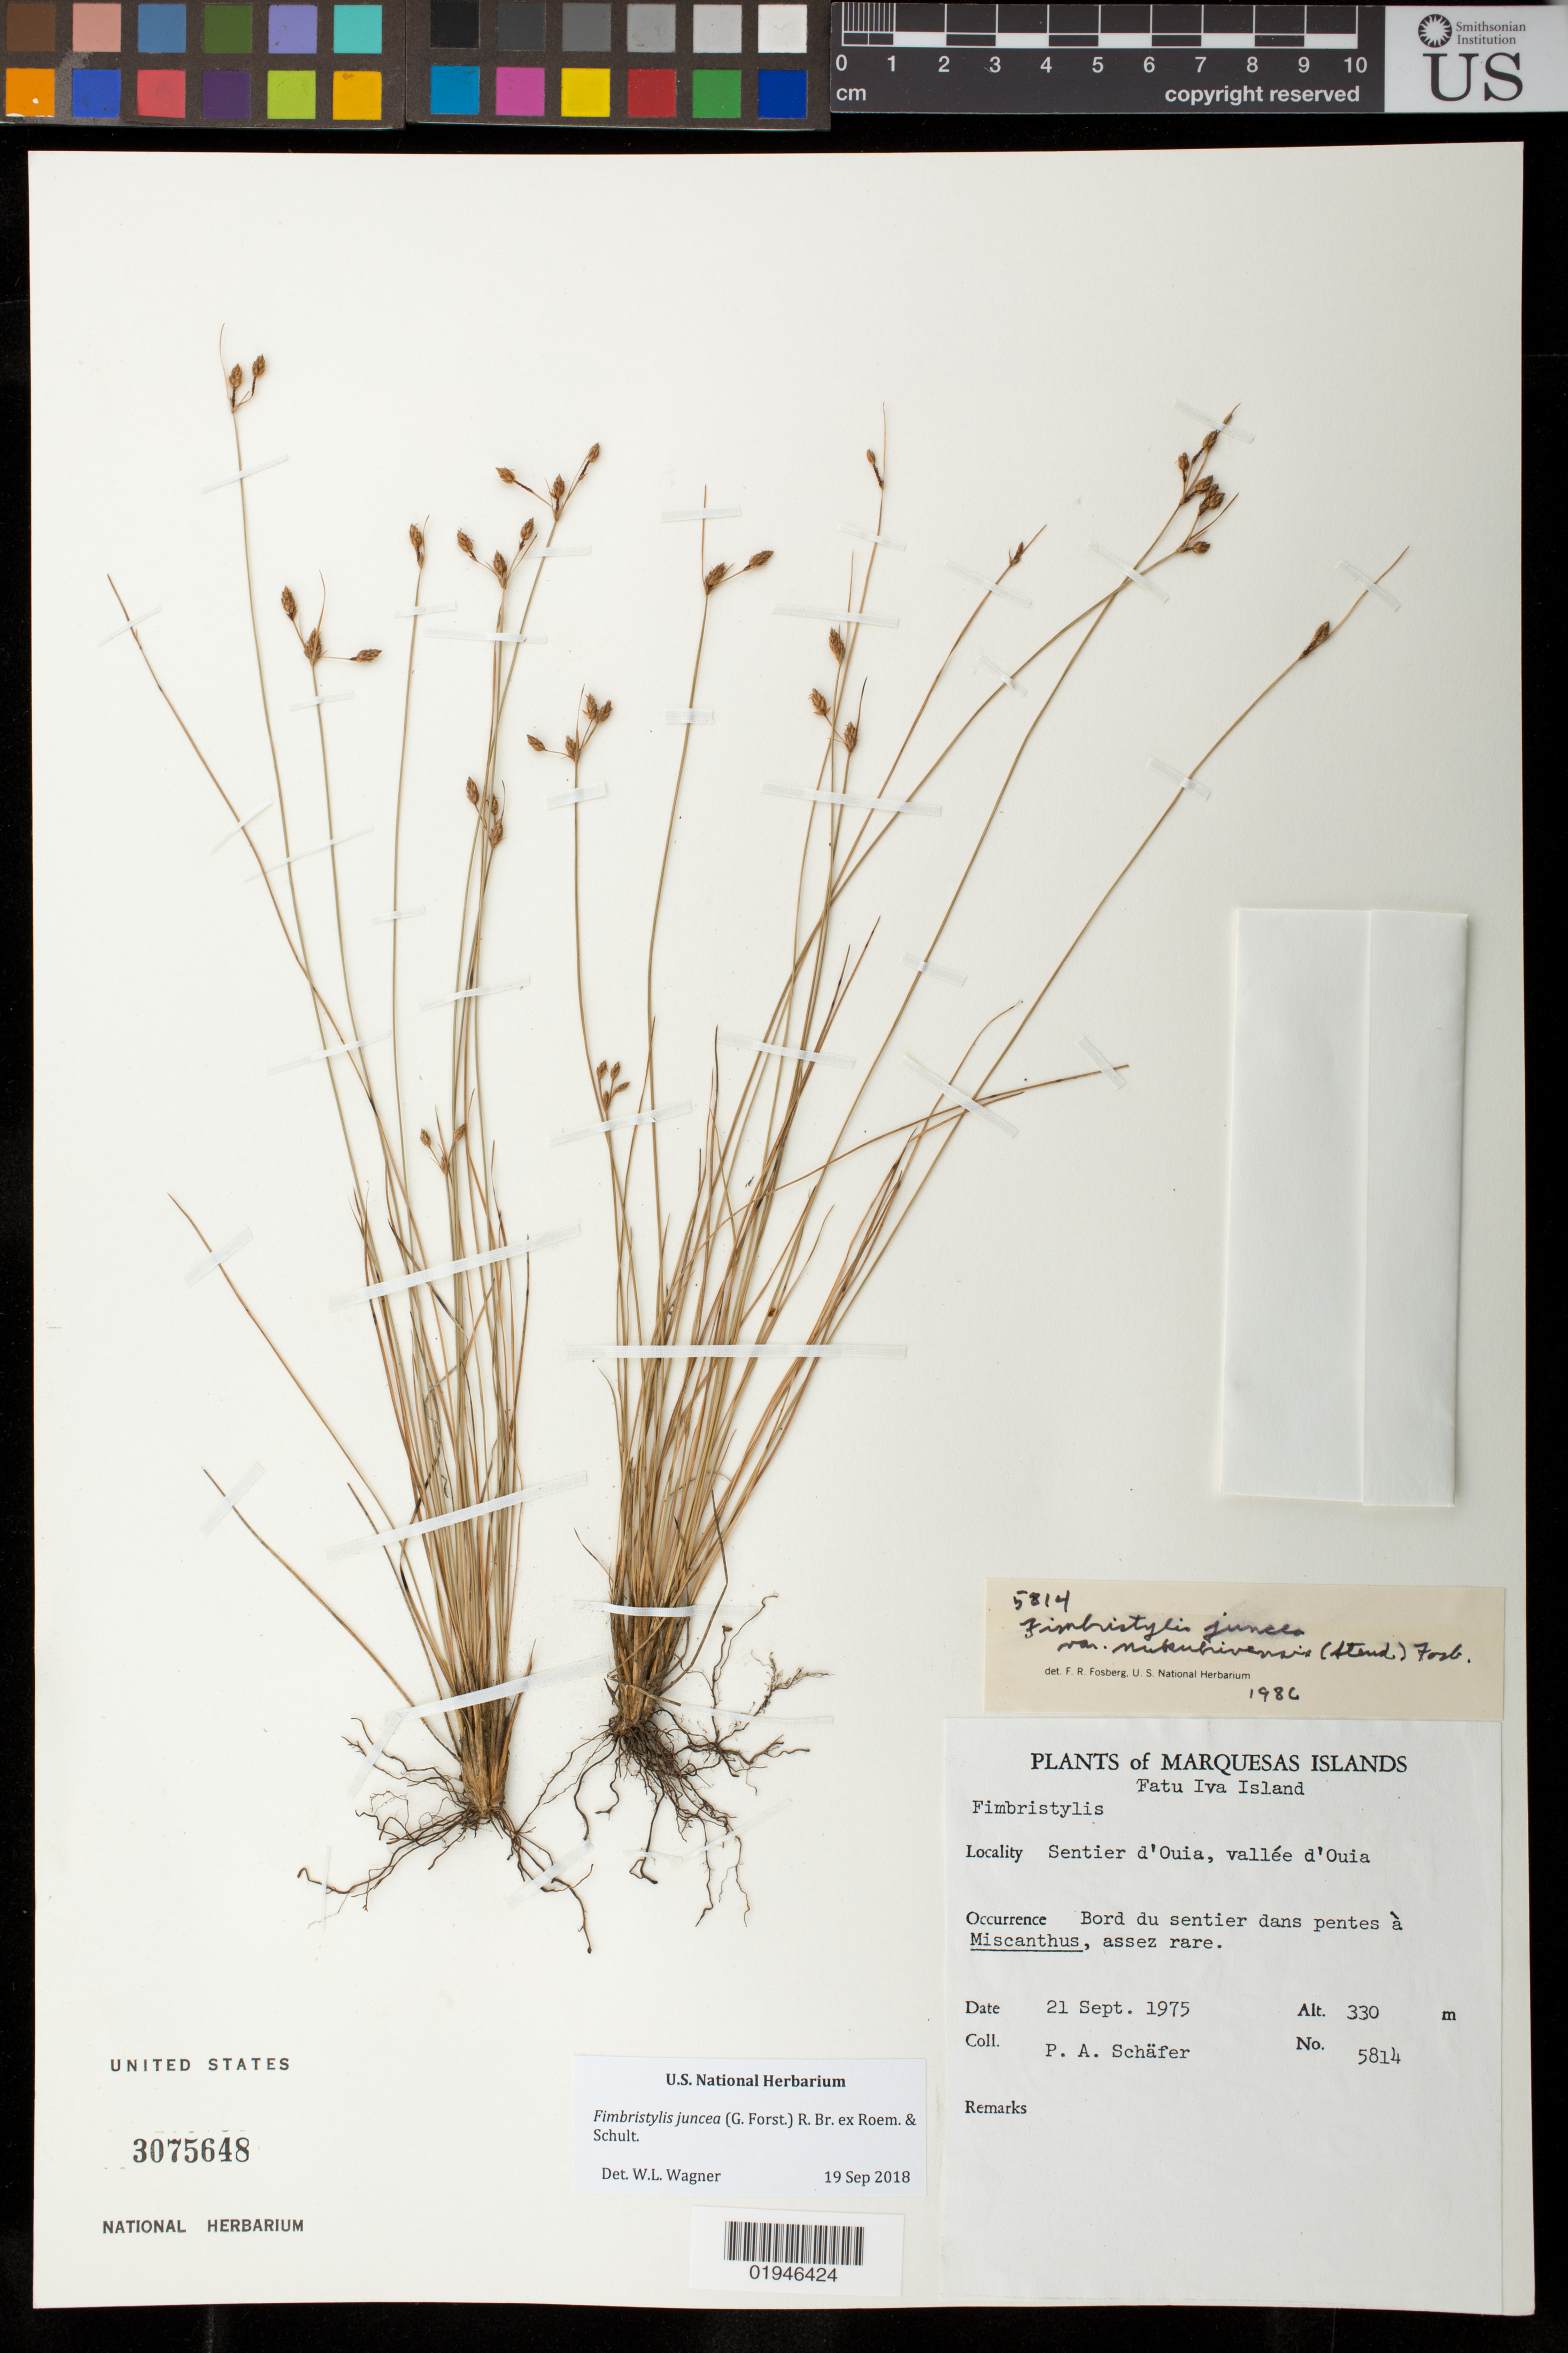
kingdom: Plantae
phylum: Tracheophyta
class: Liliopsida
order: Poales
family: Cyperaceae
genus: Fimbristylis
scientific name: Fimbristylis juncea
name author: (G. Forst.) Br. ex Roem. & Schult.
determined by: Wagner, W. L., (BOT), Smithsonian Institution - National Museum of Natural History (UNITED STATES)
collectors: P. A. Schäfer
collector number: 5814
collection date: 1975-09-21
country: French Polynesia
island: Fatu Hiva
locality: Ouia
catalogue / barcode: US 3075648